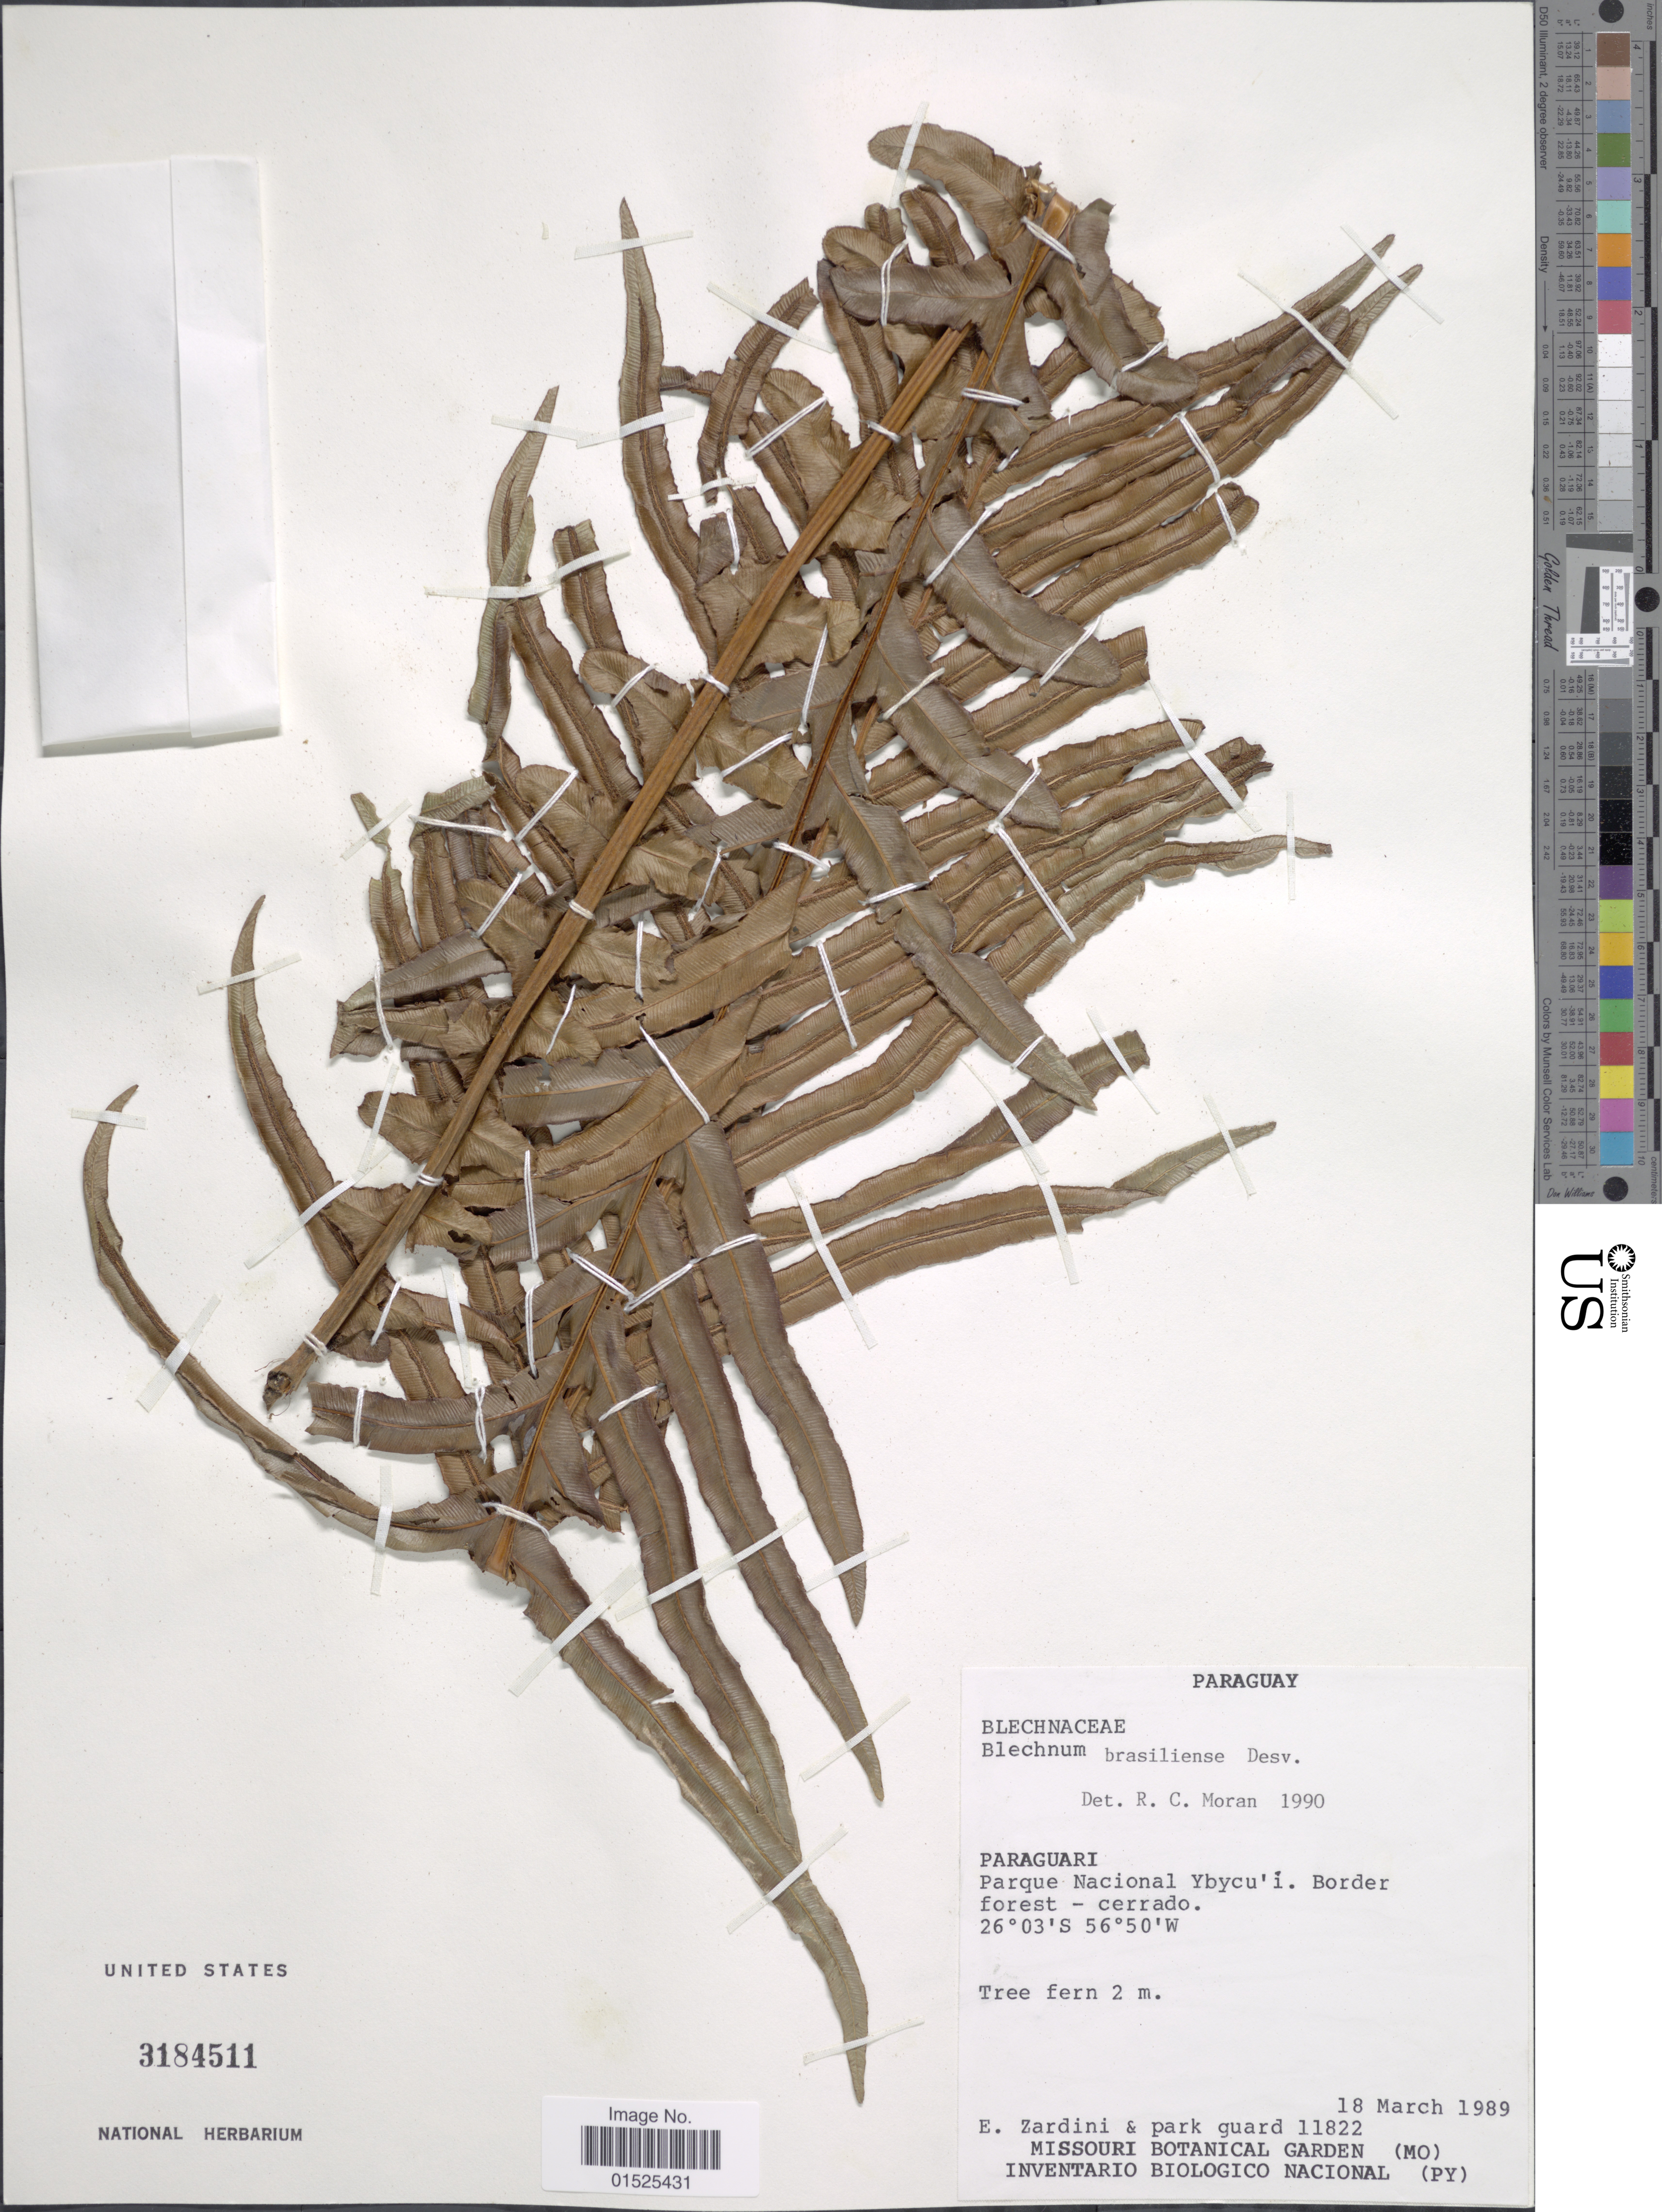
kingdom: Plantae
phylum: Tracheophyta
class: Polypodiopsida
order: Polypodiales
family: Blechnaceae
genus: Blechnum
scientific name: Blechnum brasiliense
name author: Desv.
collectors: E. M. Zardini & Park guard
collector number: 11822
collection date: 1989-03-18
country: Paraguay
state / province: Paraguari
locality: Parque Nacional Ybycuí. Border forrest - cerrado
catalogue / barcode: US 3184511